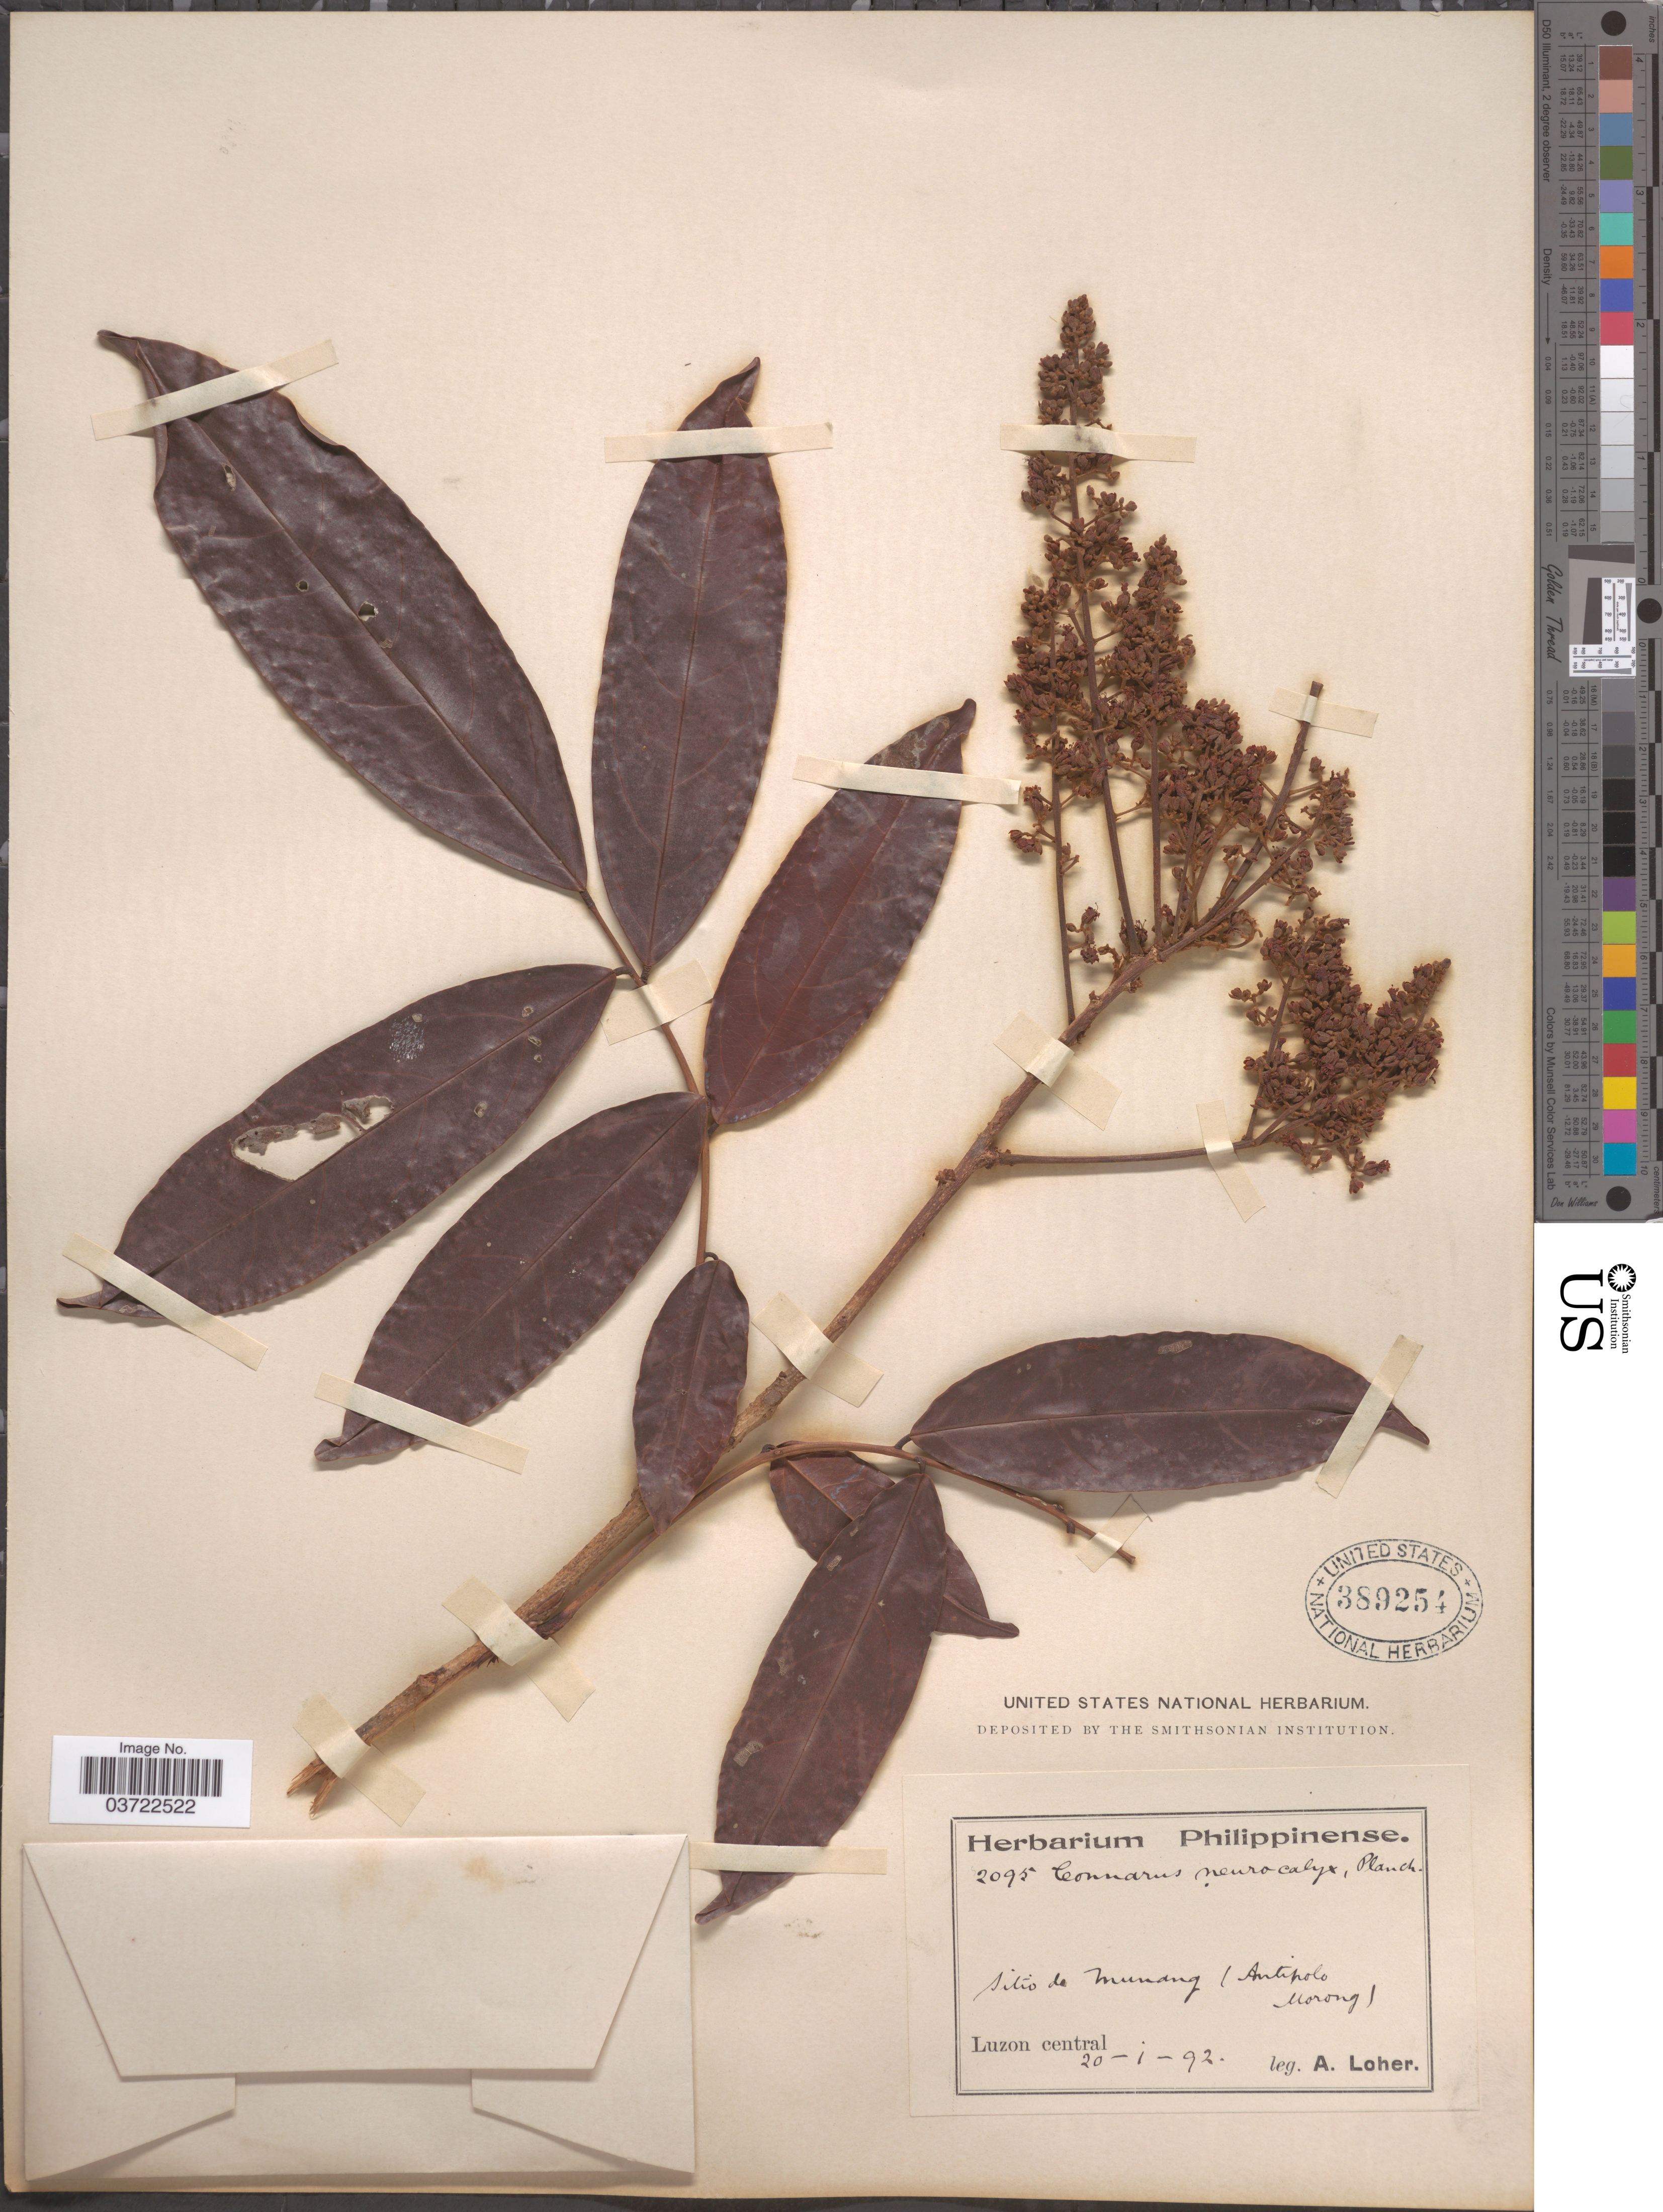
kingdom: Plantae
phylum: Tracheophyta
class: Magnoliopsida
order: Oxalidales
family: Connaraceae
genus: Connarus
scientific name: Connarus neurocalyx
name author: Planch.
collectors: A. Loher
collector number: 2095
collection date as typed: Transcribed d/m/y: 20/1/92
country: Philippines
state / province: Central Luzon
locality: Sitio de Munang (Antipolo Morong). Luzon central.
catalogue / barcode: US 389254